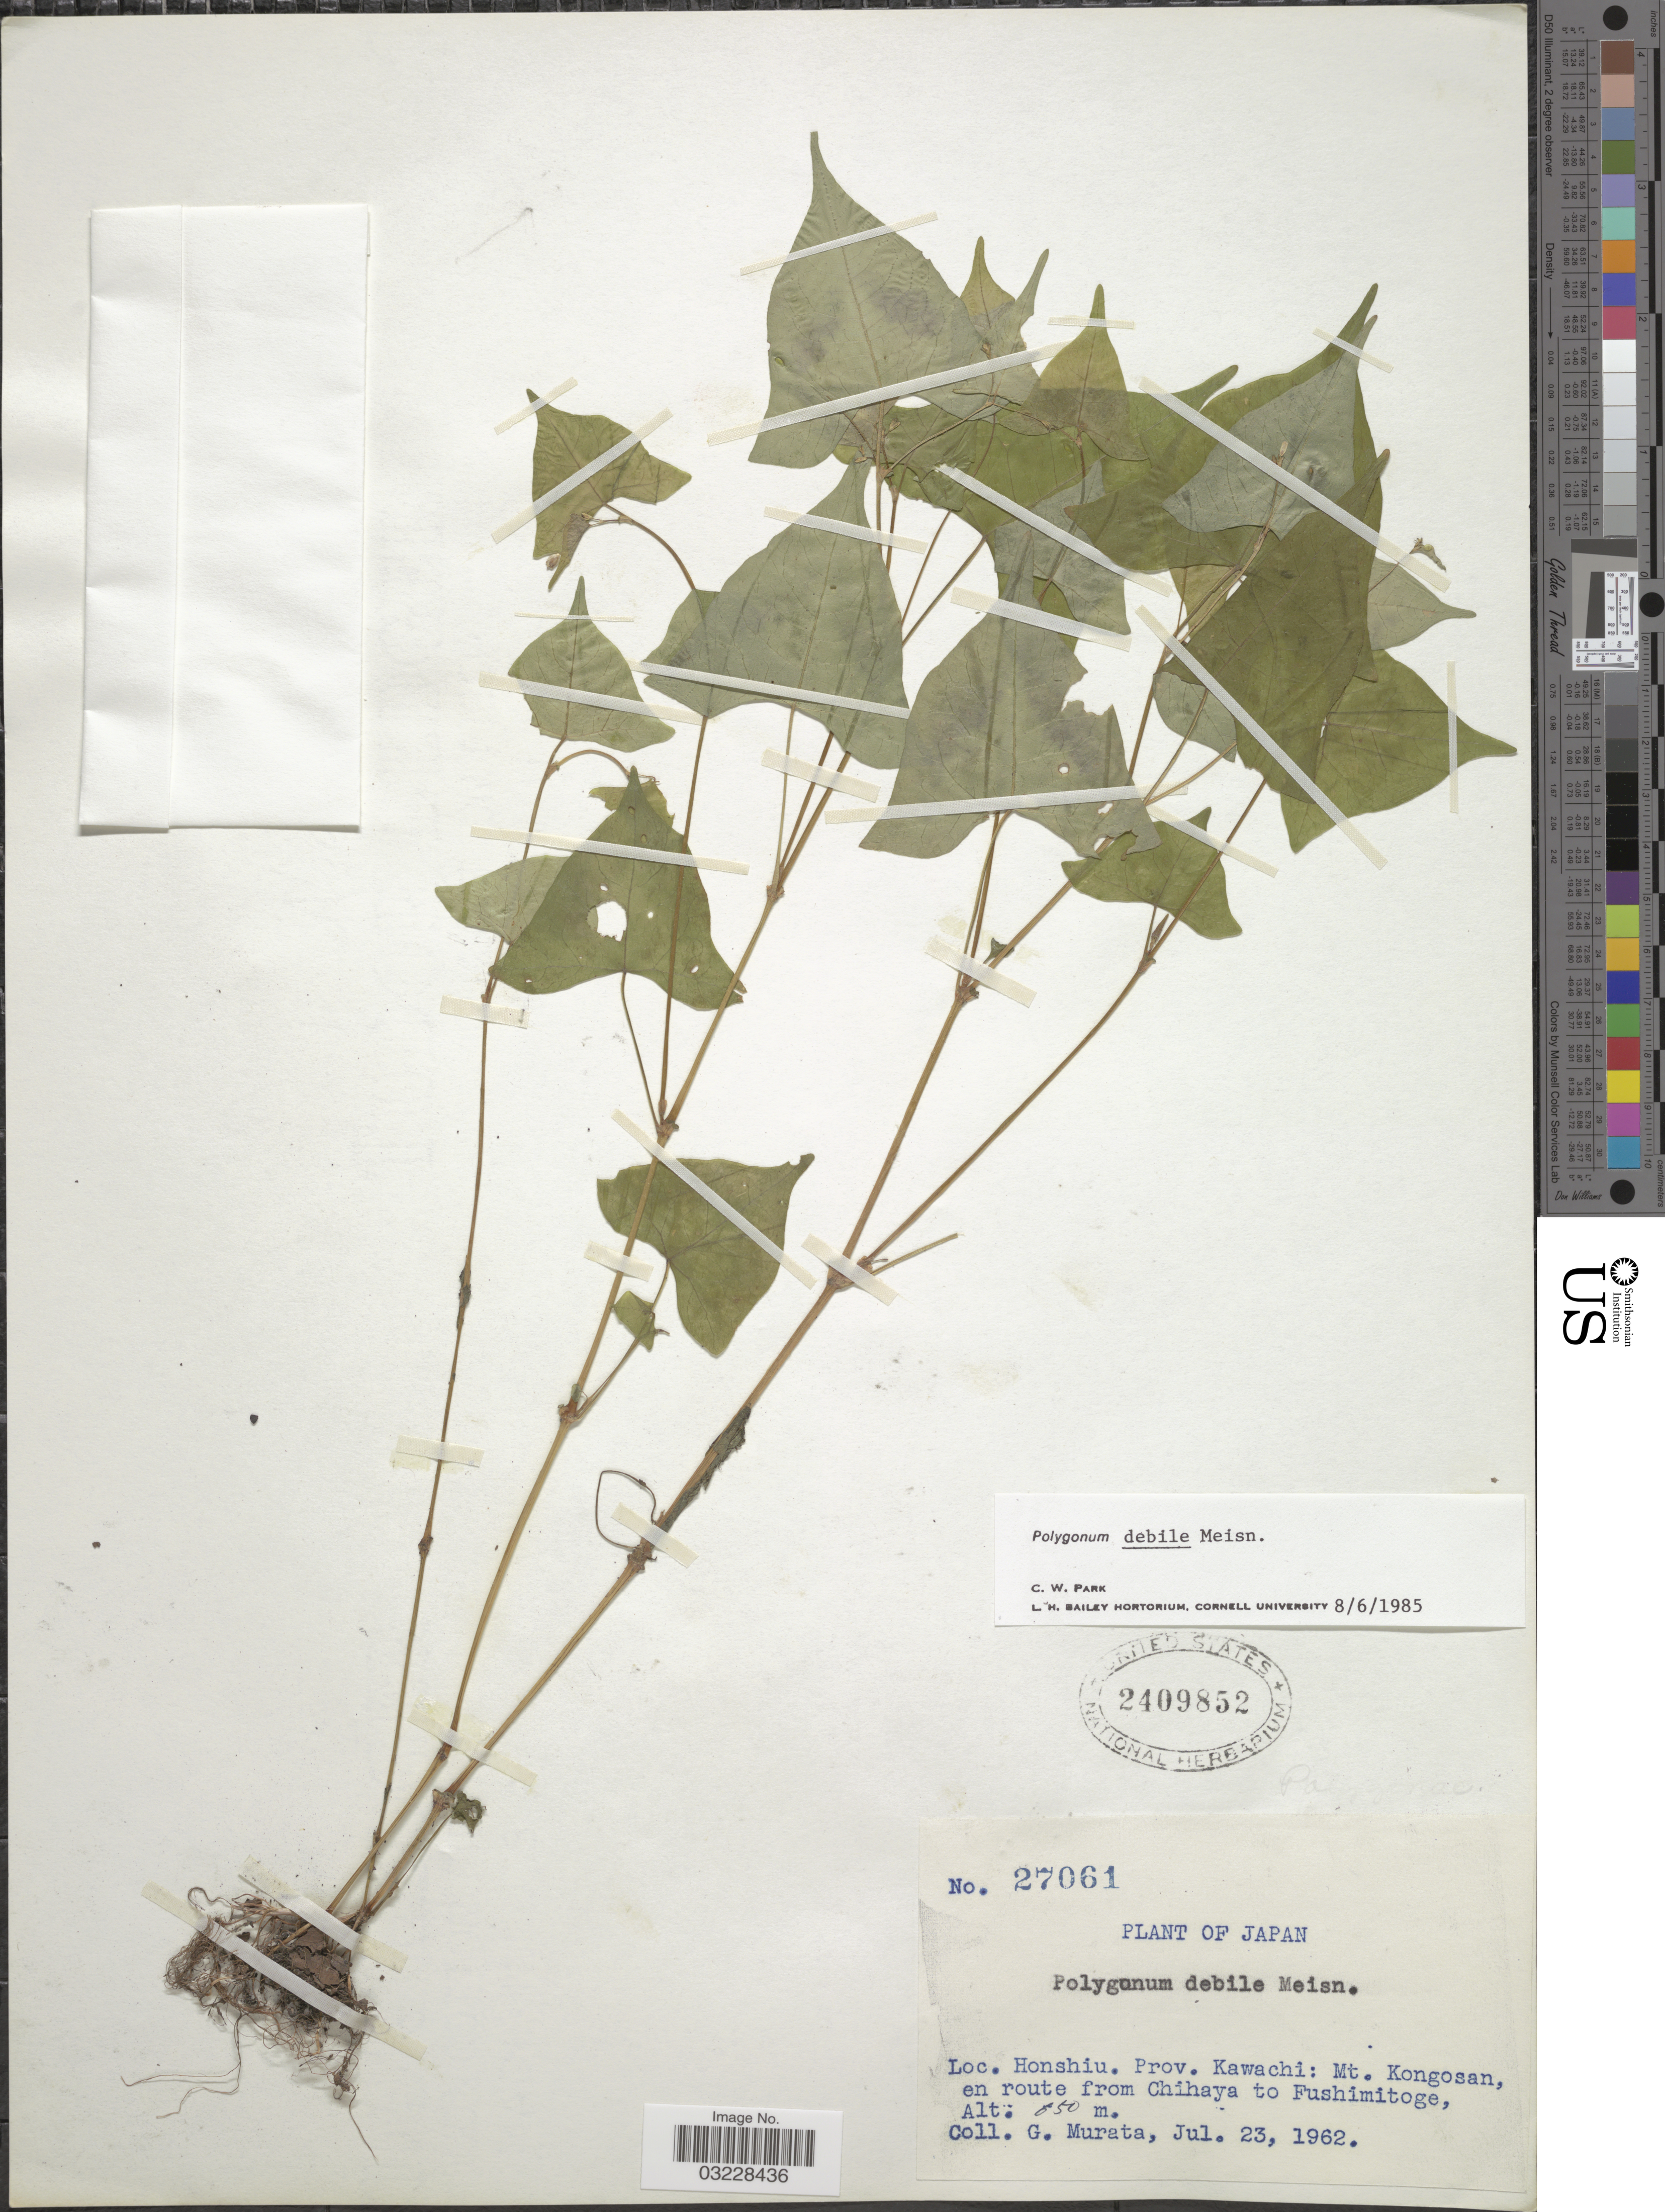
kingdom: Plantae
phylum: Tracheophyta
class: Magnoliopsida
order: Caryophyllales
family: Polygonaceae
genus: Polygonum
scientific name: Polygonum debile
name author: Meisn.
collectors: G. Murata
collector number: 27061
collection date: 1962-07-23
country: Japan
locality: Honshiu. Prov. Kawachi: Mt. Kongosan, en route from Chihaya to Fushimitoge.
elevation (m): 650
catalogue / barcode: US 2409852